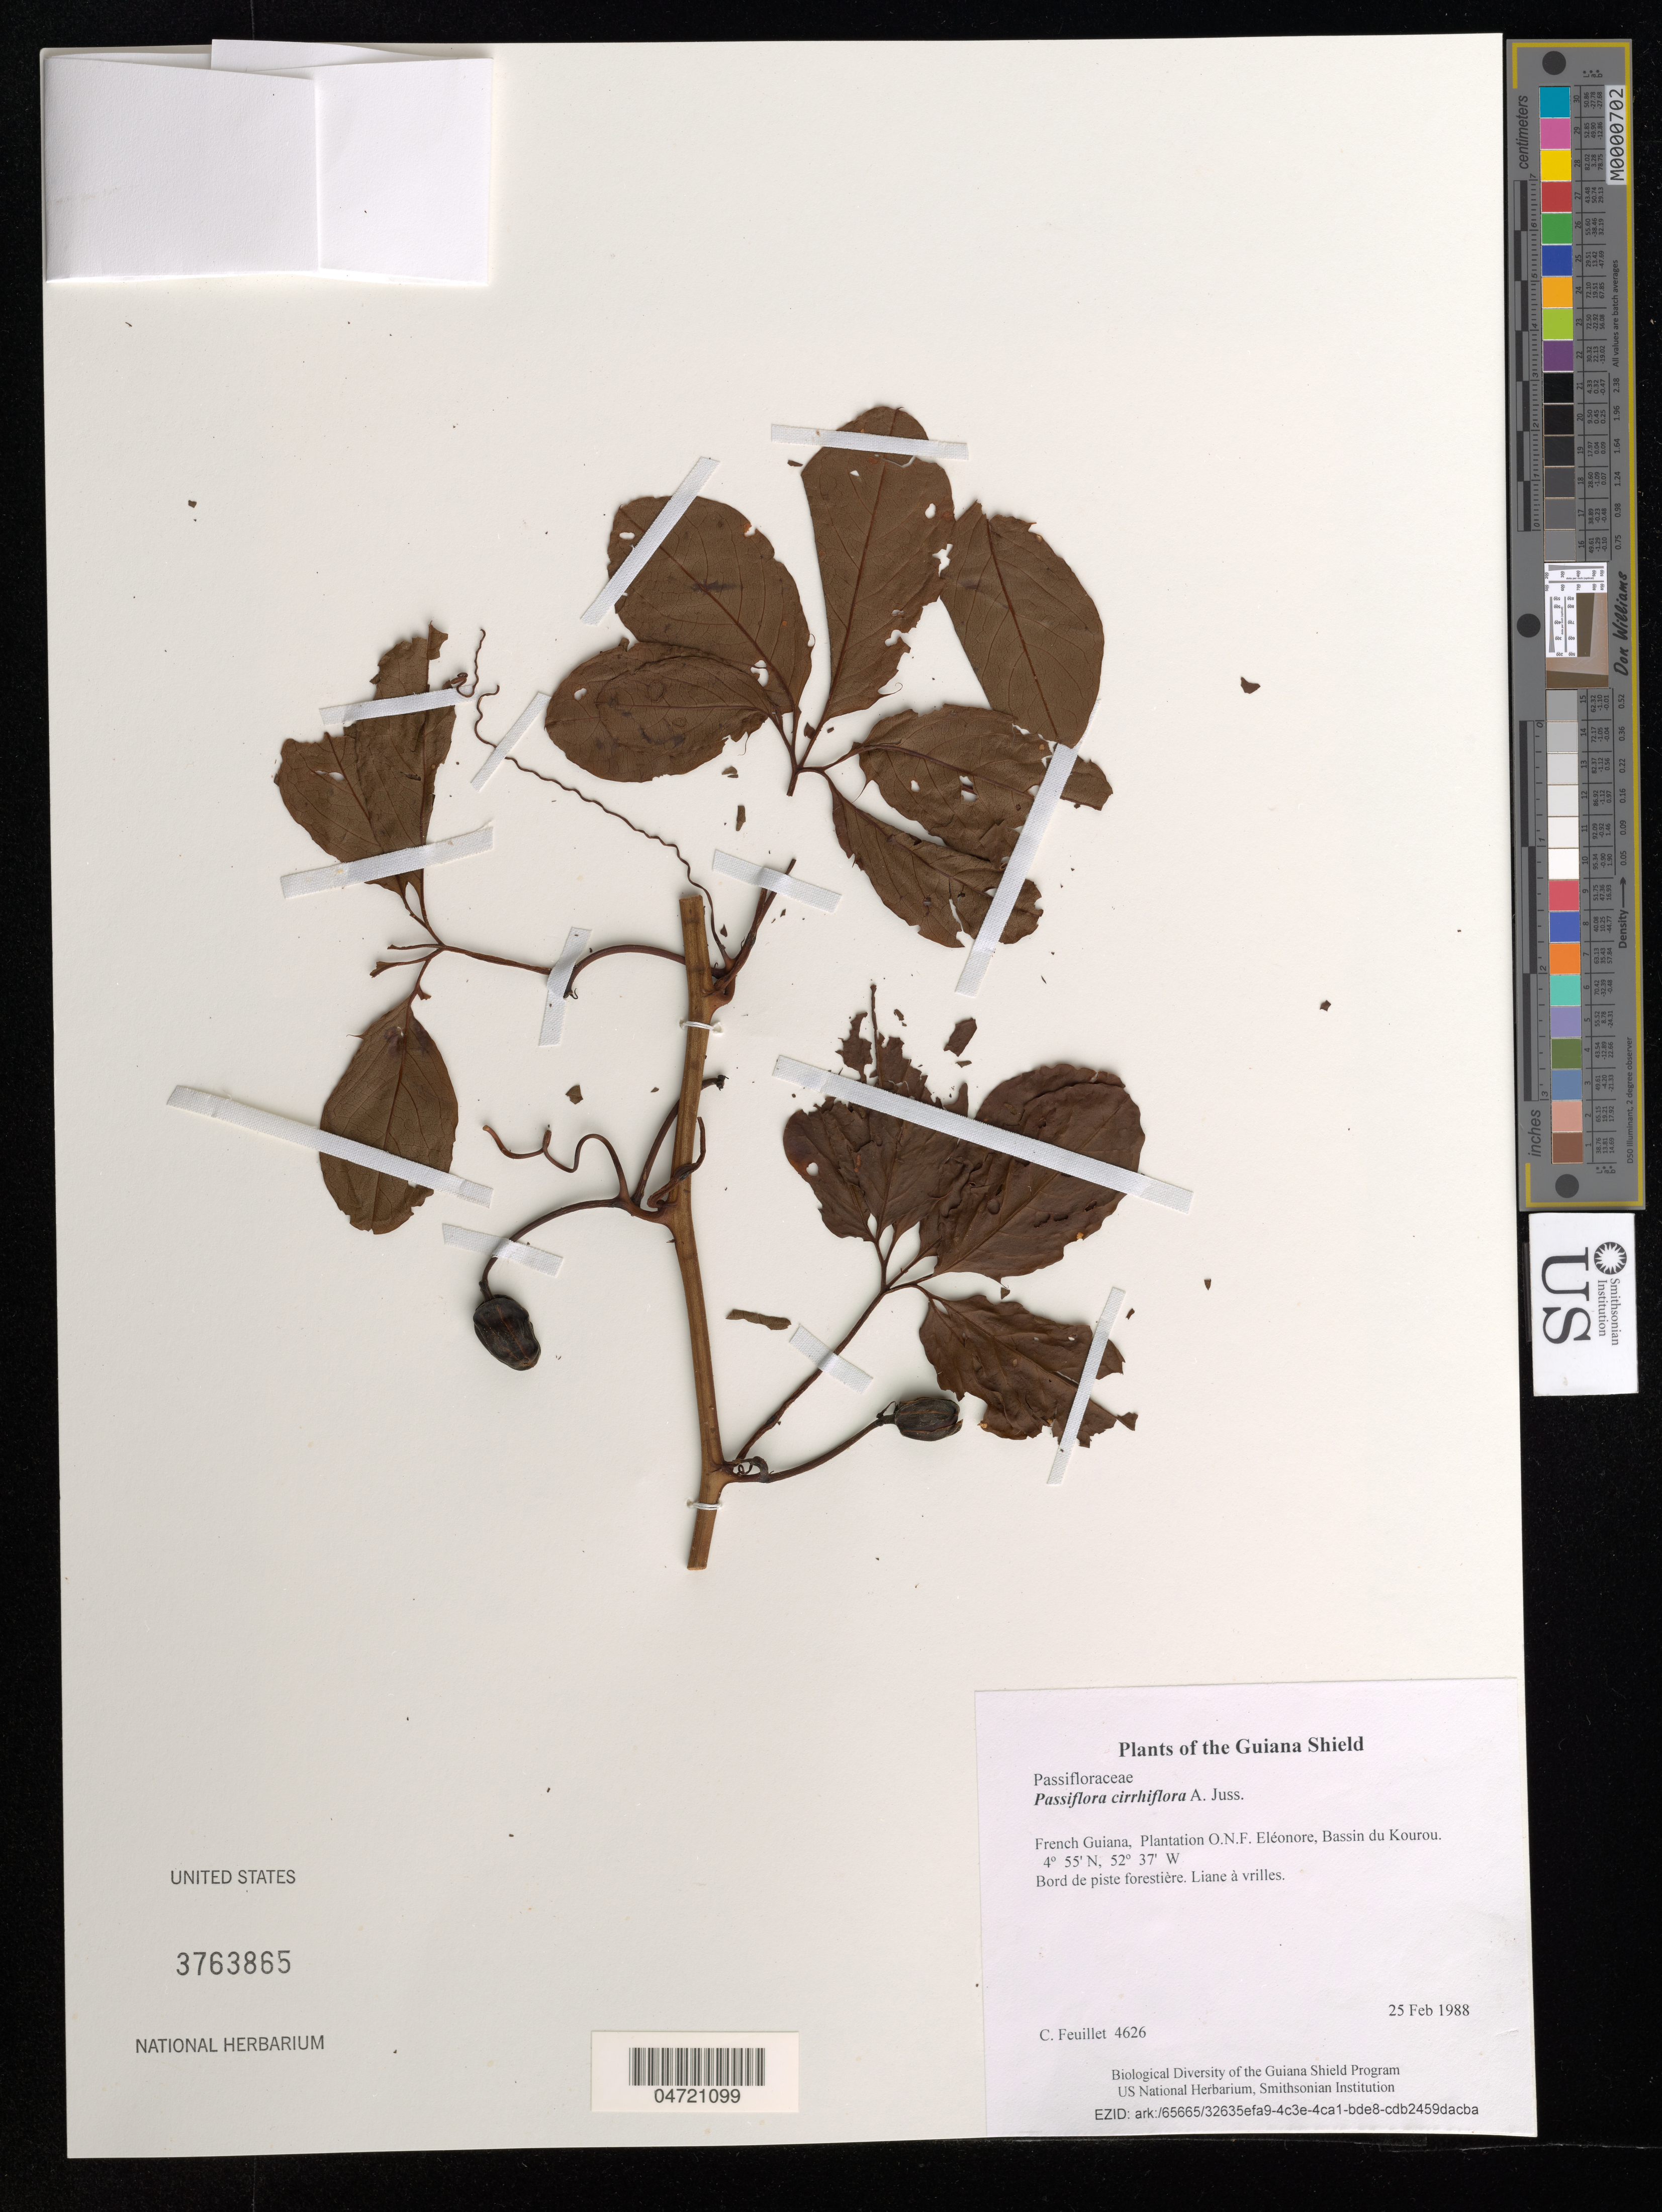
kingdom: Plantae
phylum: Tracheophyta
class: Magnoliopsida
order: Malpighiales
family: Passifloraceae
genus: Passiflora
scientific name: Passiflora cirrhiflora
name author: A. Juss.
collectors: C. Feuillet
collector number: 4626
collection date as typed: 25 Feb 1988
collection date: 1988-02-25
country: French Guiana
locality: Plantation O.N.F. Eléonore, Bassin du Kourou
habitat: Bord de piste forestière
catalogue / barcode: US 3763865